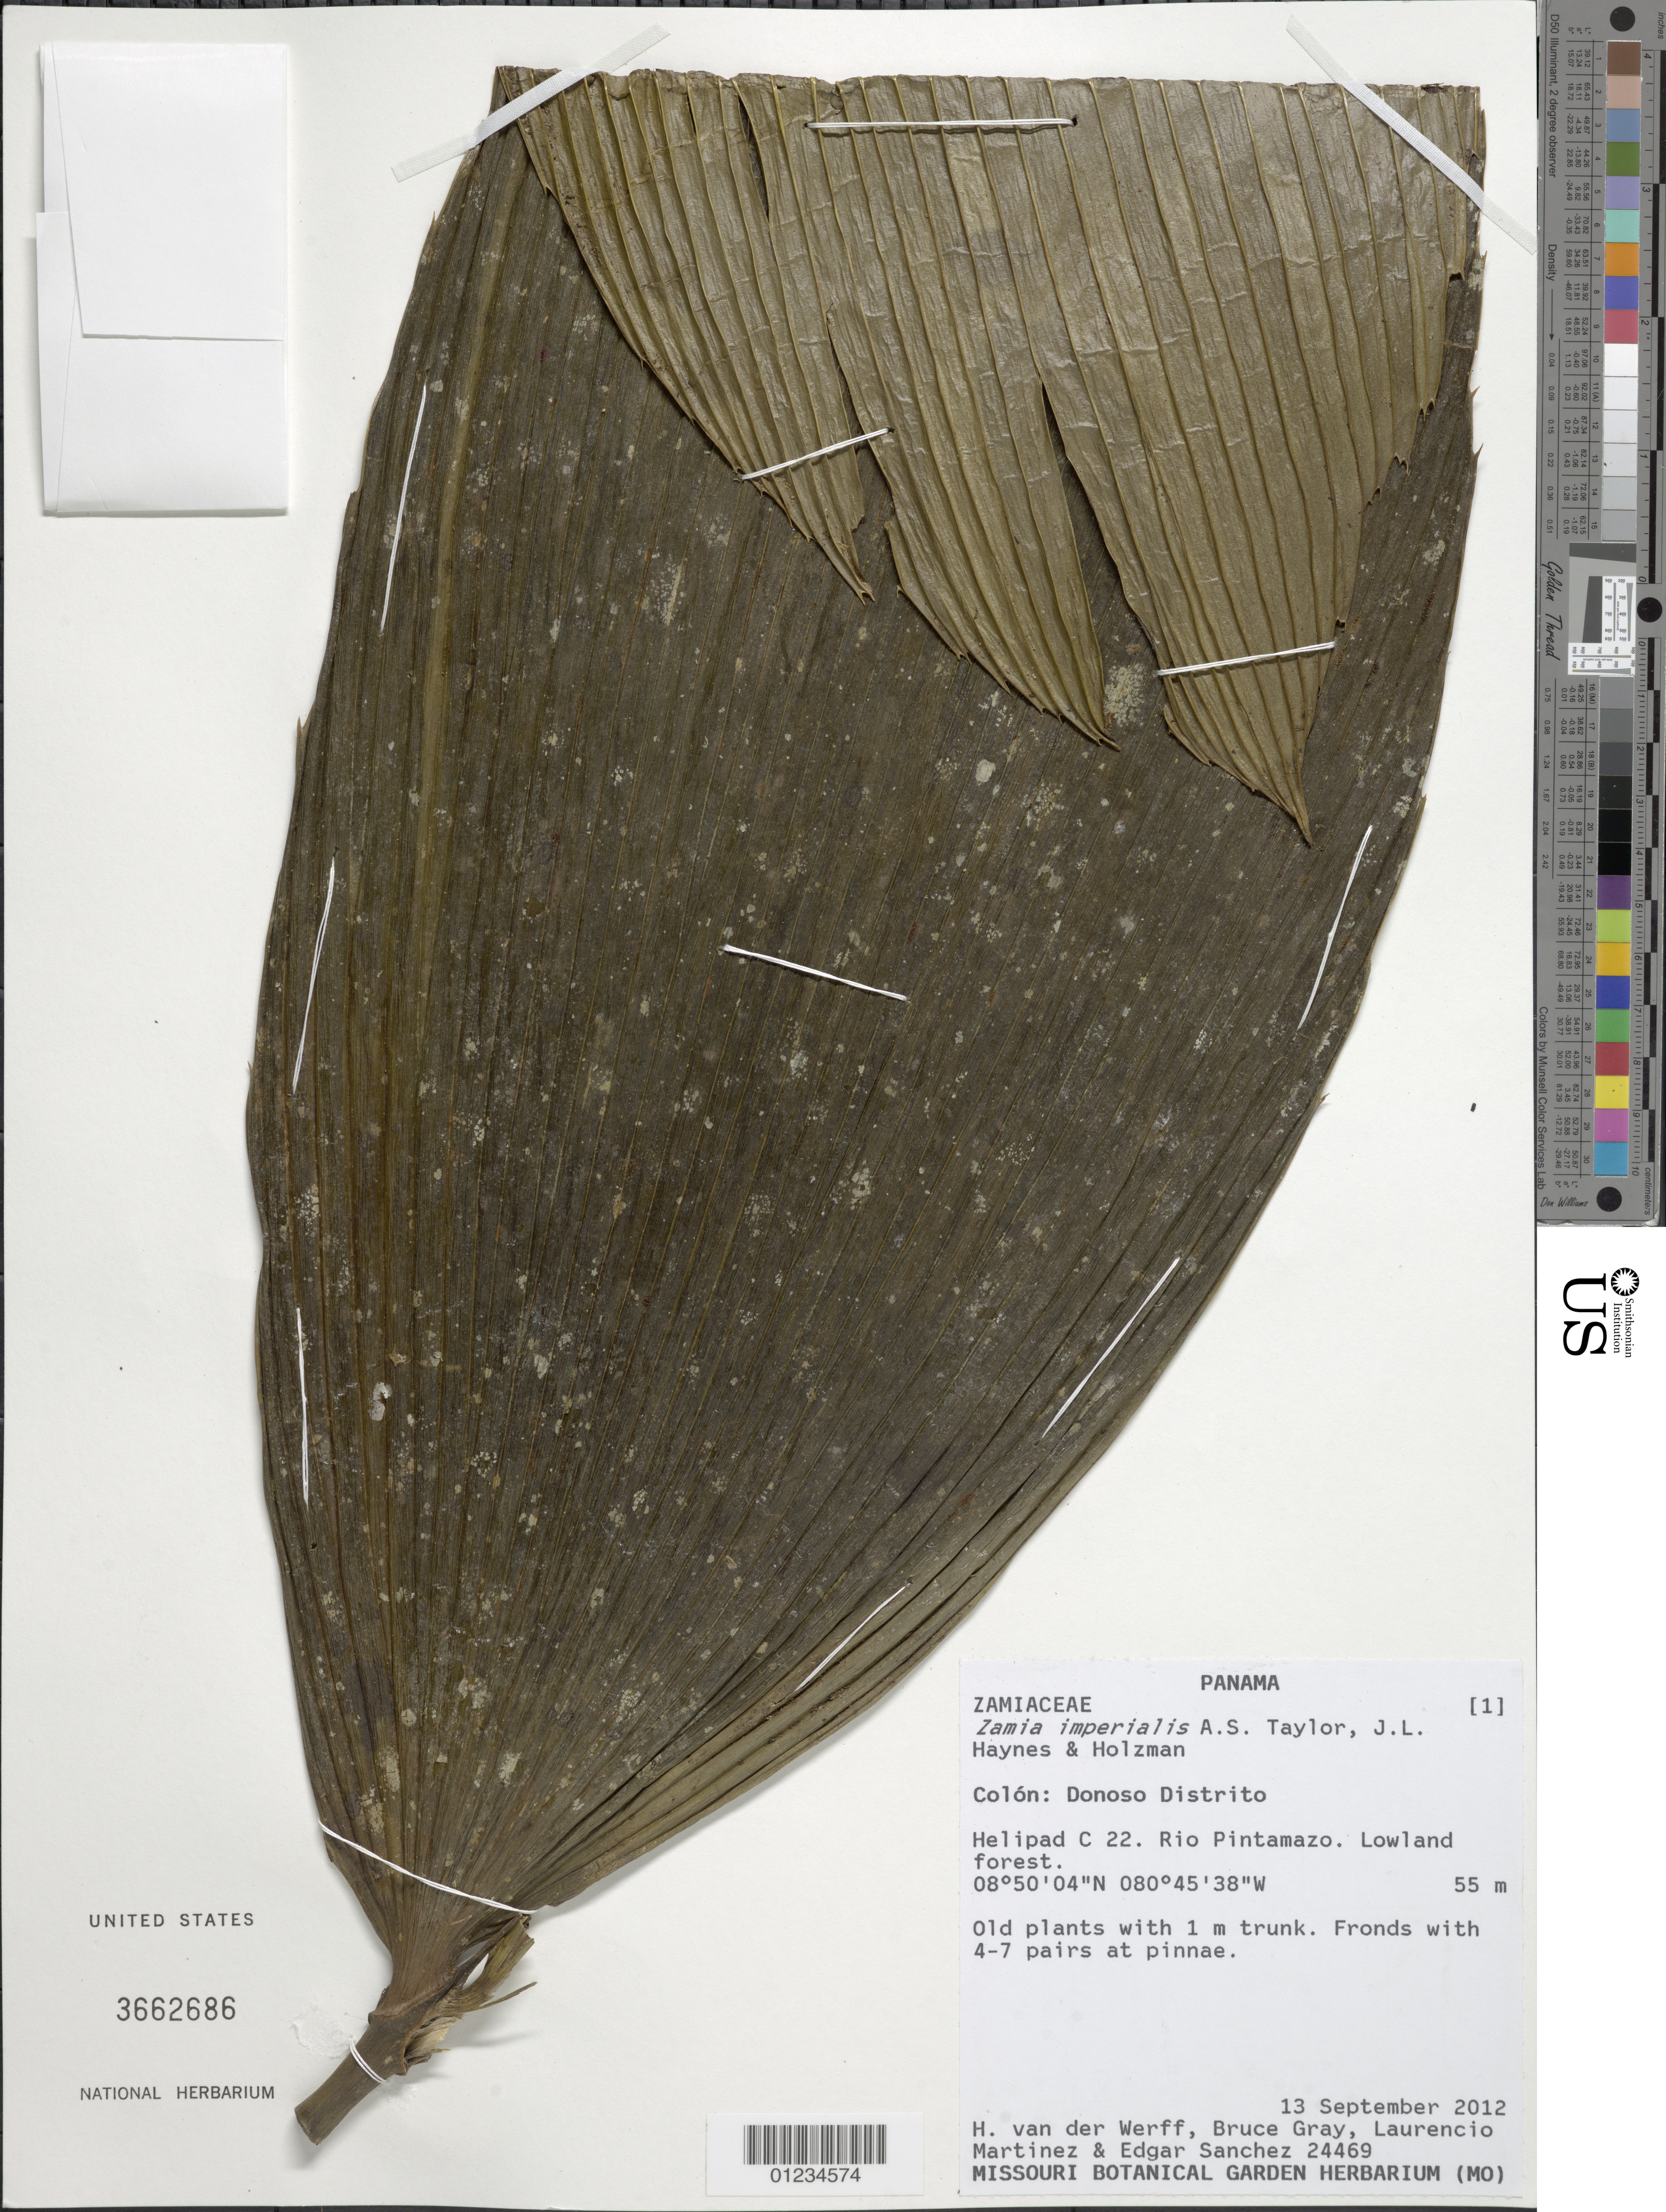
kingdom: Plantae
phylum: Tracheophyta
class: Cycadopsida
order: Cycadales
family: Zamiaceae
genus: Zamia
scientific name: Zamia imperialis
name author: A.S. Taylor et al.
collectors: H. van der Werff, B. Gray, L. Martinez & E. Sanchez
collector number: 24469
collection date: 2012-09-13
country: Panama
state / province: Colón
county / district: Donoso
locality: Donoso Distrito. Helipad C 22. Rio Pintamazo. Lowland forest.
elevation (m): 55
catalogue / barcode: US 3662686